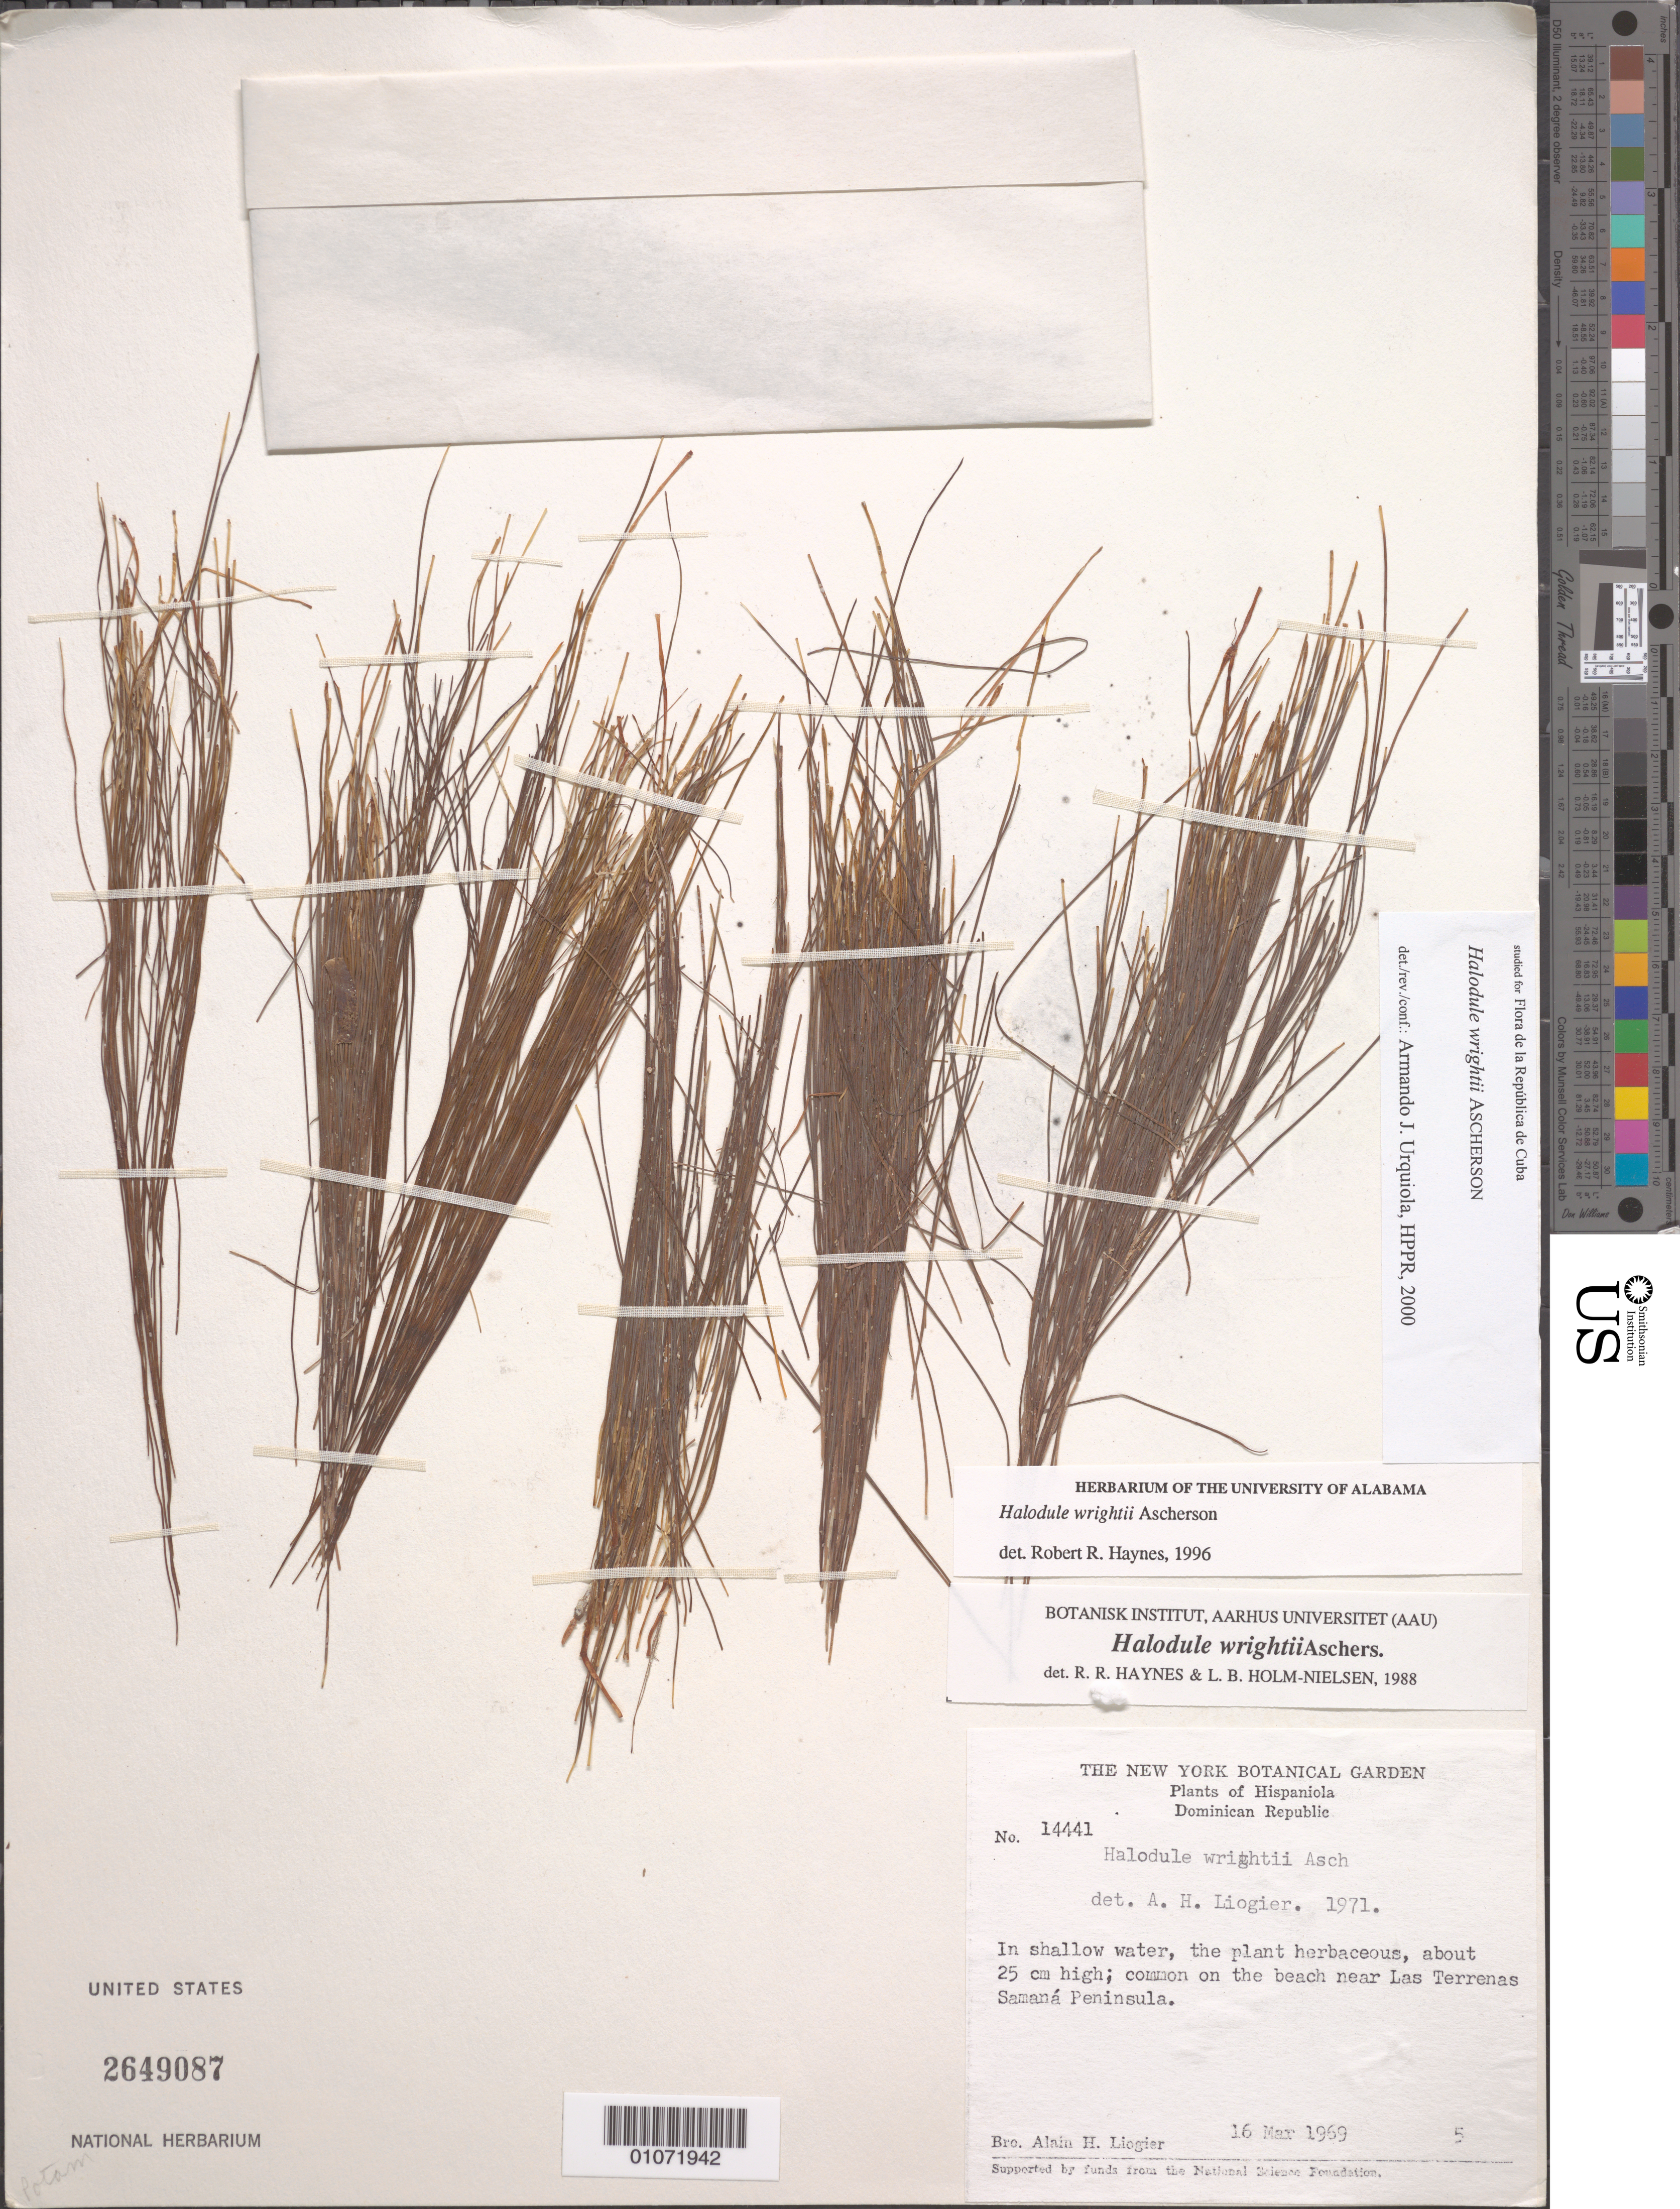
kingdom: Plantae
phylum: Tracheophyta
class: Liliopsida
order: Alismatales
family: Cymodoceaceae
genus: Halodule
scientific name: Halodule wrightii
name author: Asch.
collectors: A. H. Liogier & A. H. Liogier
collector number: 14441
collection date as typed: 16 Mar 1969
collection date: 1969-03-16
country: Dominican Republic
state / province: Samaná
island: Hispaniola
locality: In shallow water, the plant herbaceous, about 25 cm high; common on the beach near Las Terrenas SAmana Peninsula.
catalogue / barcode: US 2649087